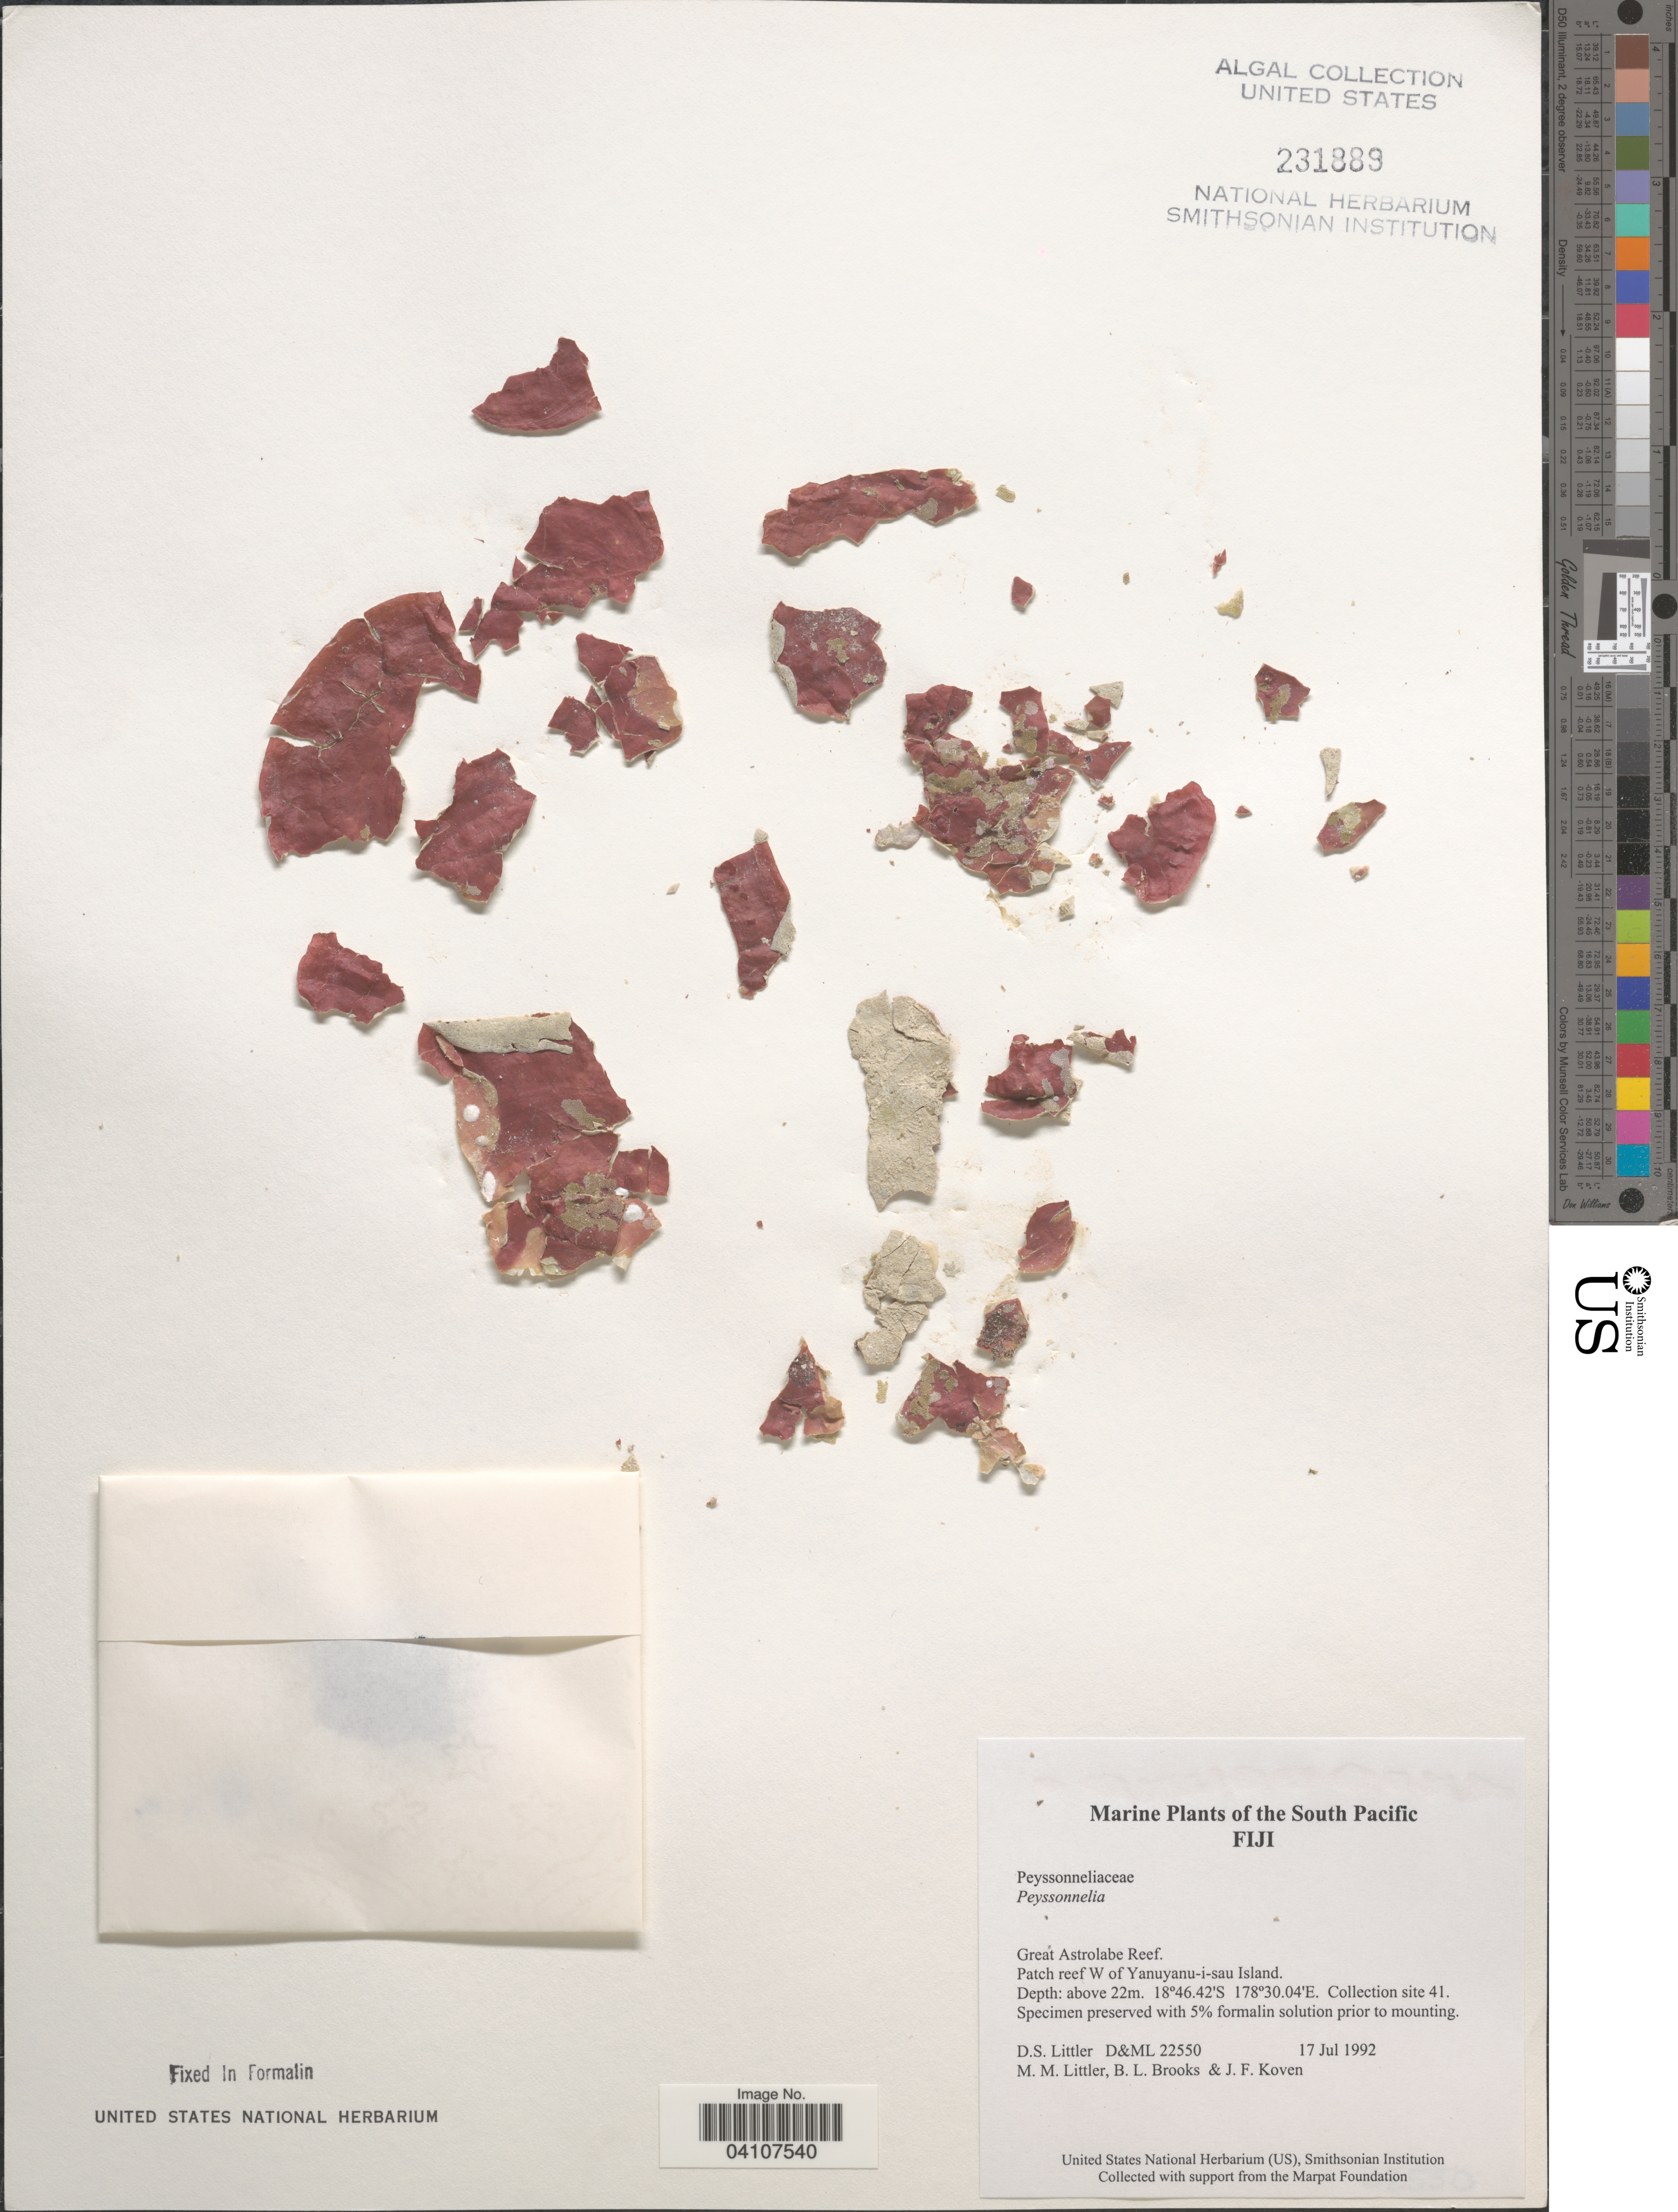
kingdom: Plantae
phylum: Rhodophyta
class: Florideophyceae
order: Peyssonneliales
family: Peyssonneliaceae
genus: Peyssonnelia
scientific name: Peyssonnelia sp.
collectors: D. S. Littler, B. Brooks & J. Koven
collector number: D&ML22550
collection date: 1992-07-17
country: Fiji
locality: South Pacific. Great Astrolabe Reef. Patch reef W of Yanuyanu-i-sau Island. Collection site 41.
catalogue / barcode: US 231889